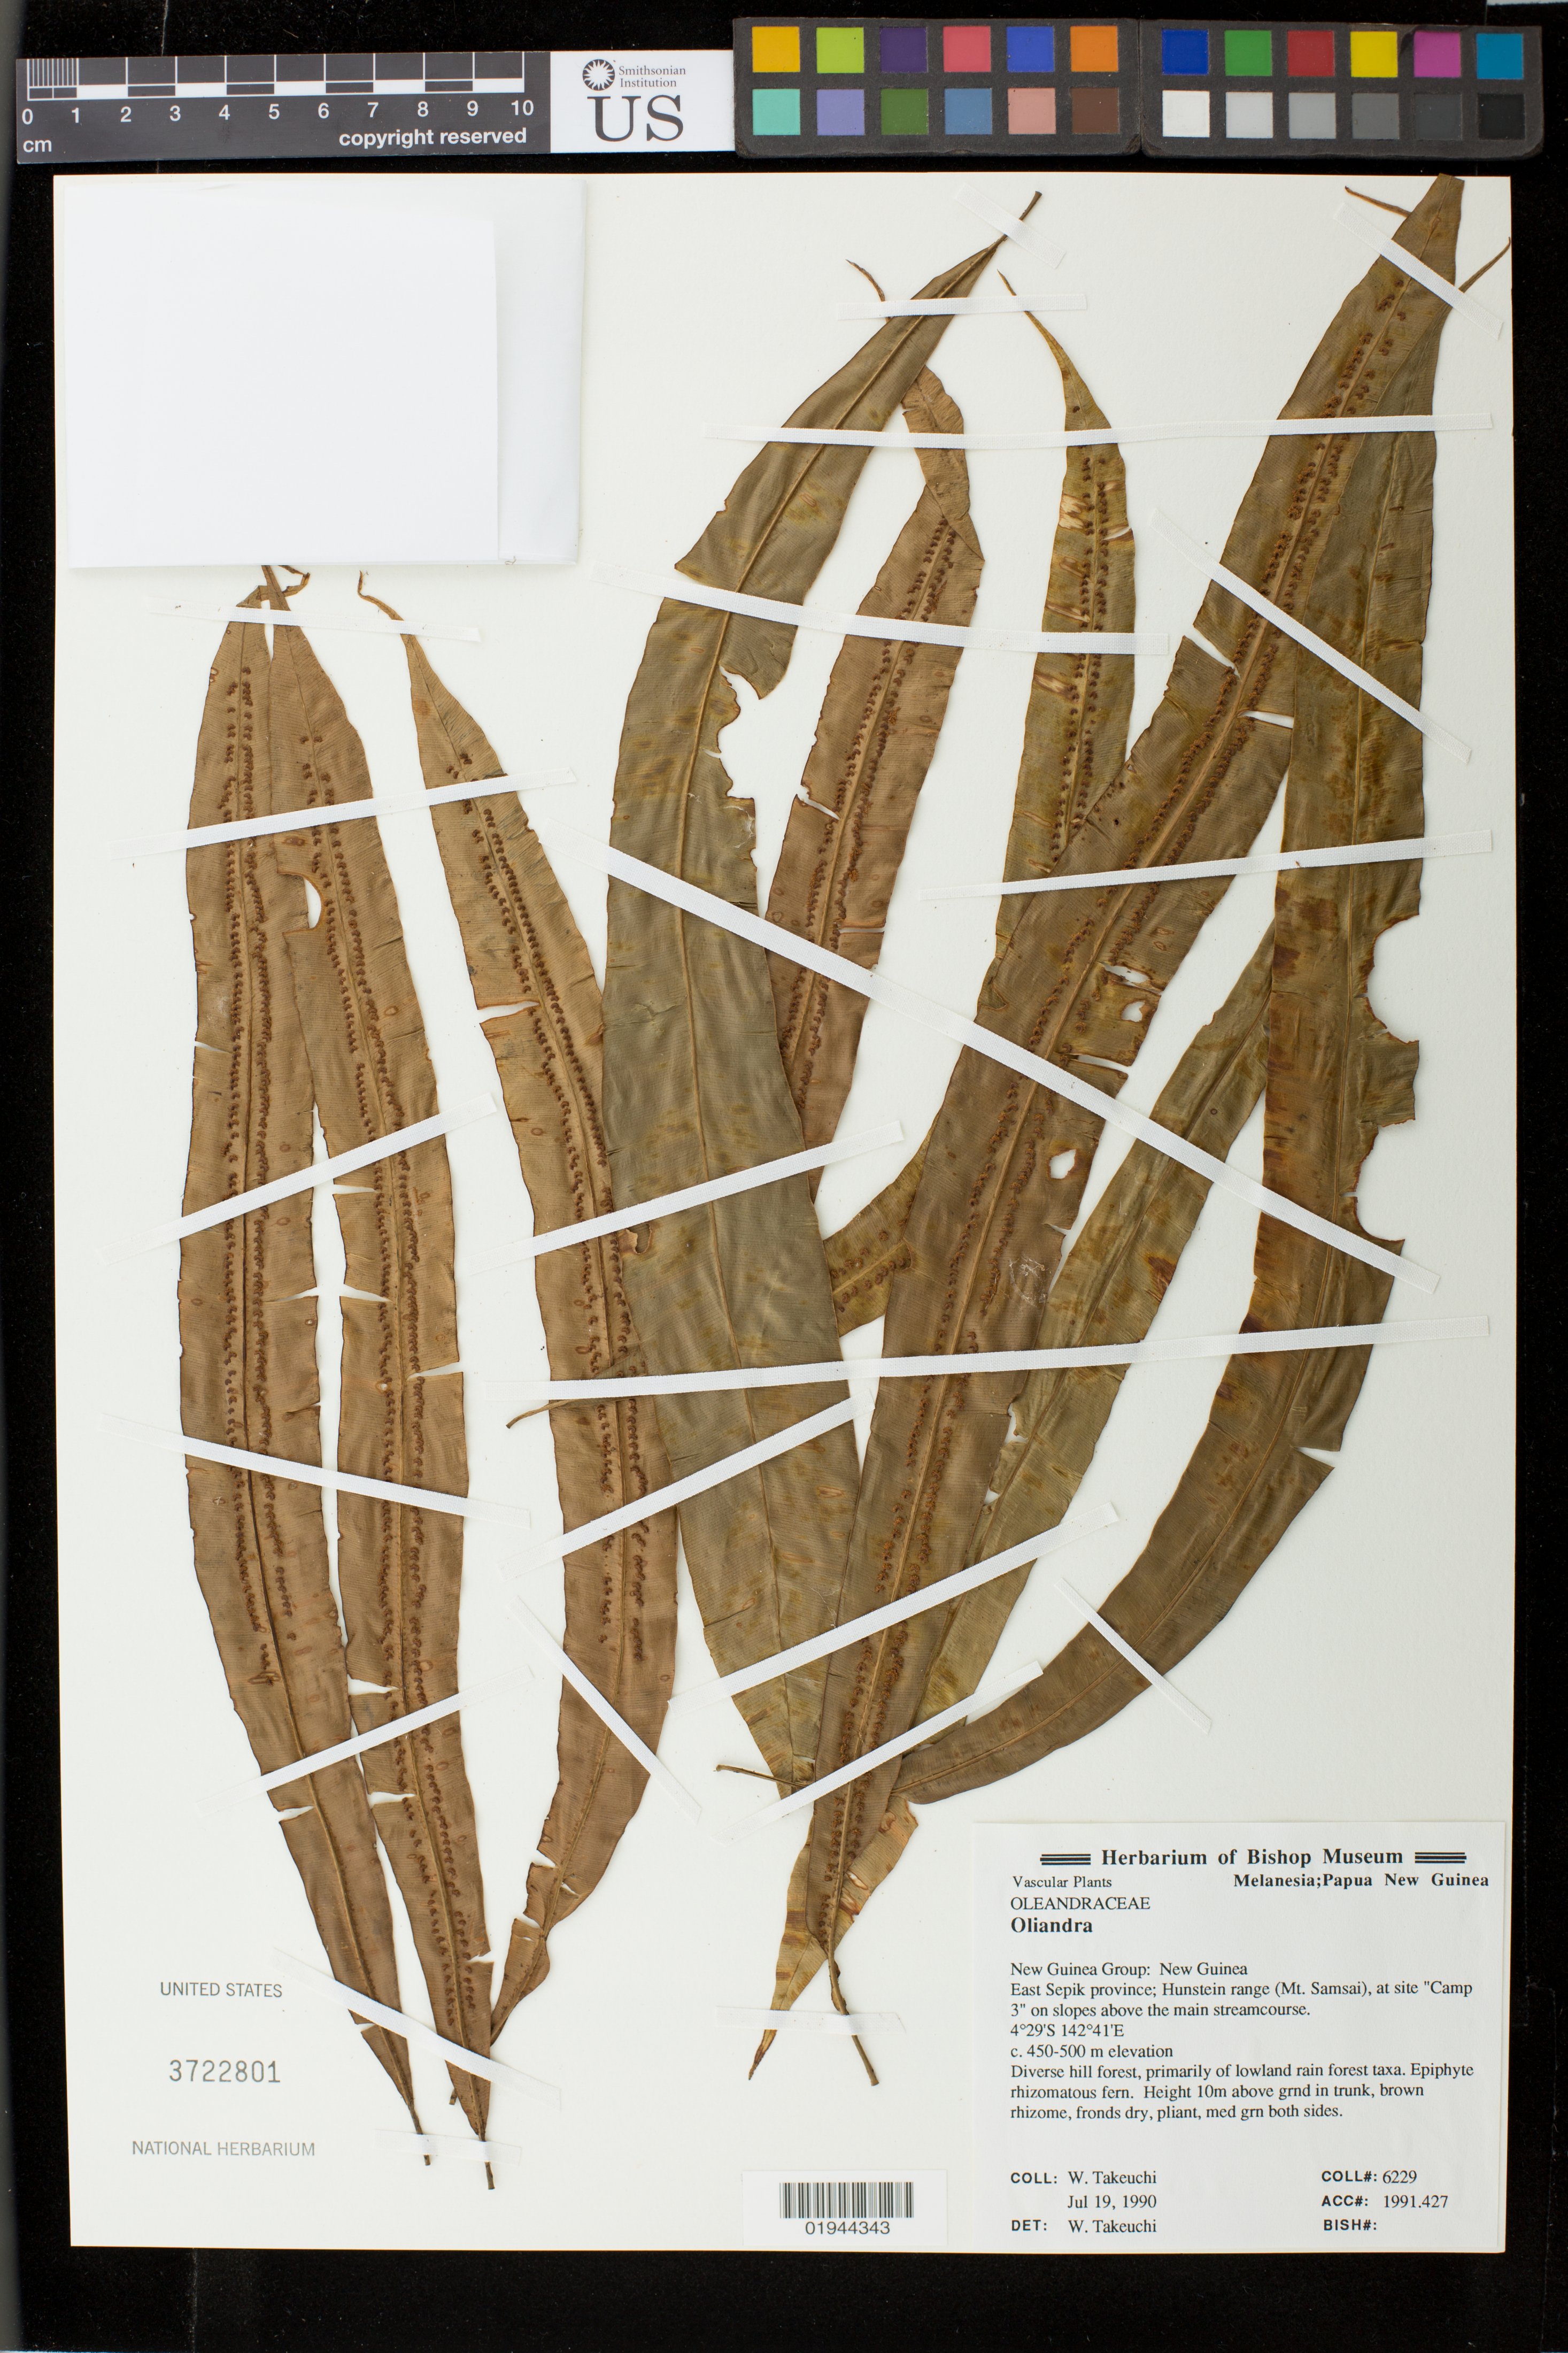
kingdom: Plantae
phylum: Tracheophyta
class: Polypodiopsida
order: Polypodiales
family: Oleandraceae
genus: Oleandra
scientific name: Oleandra sp.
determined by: Takeuchi, W.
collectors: W. Takeuchi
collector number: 6229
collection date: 1990-07-19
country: Papua New Guinea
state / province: East Sepik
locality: Hunstein range (Mt. Samsai), at site "Camp 3" on slopes above the main streamcourse.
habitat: Diverse hill forest, primarily of lowland rain forest taxa.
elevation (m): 450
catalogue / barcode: US 3722801